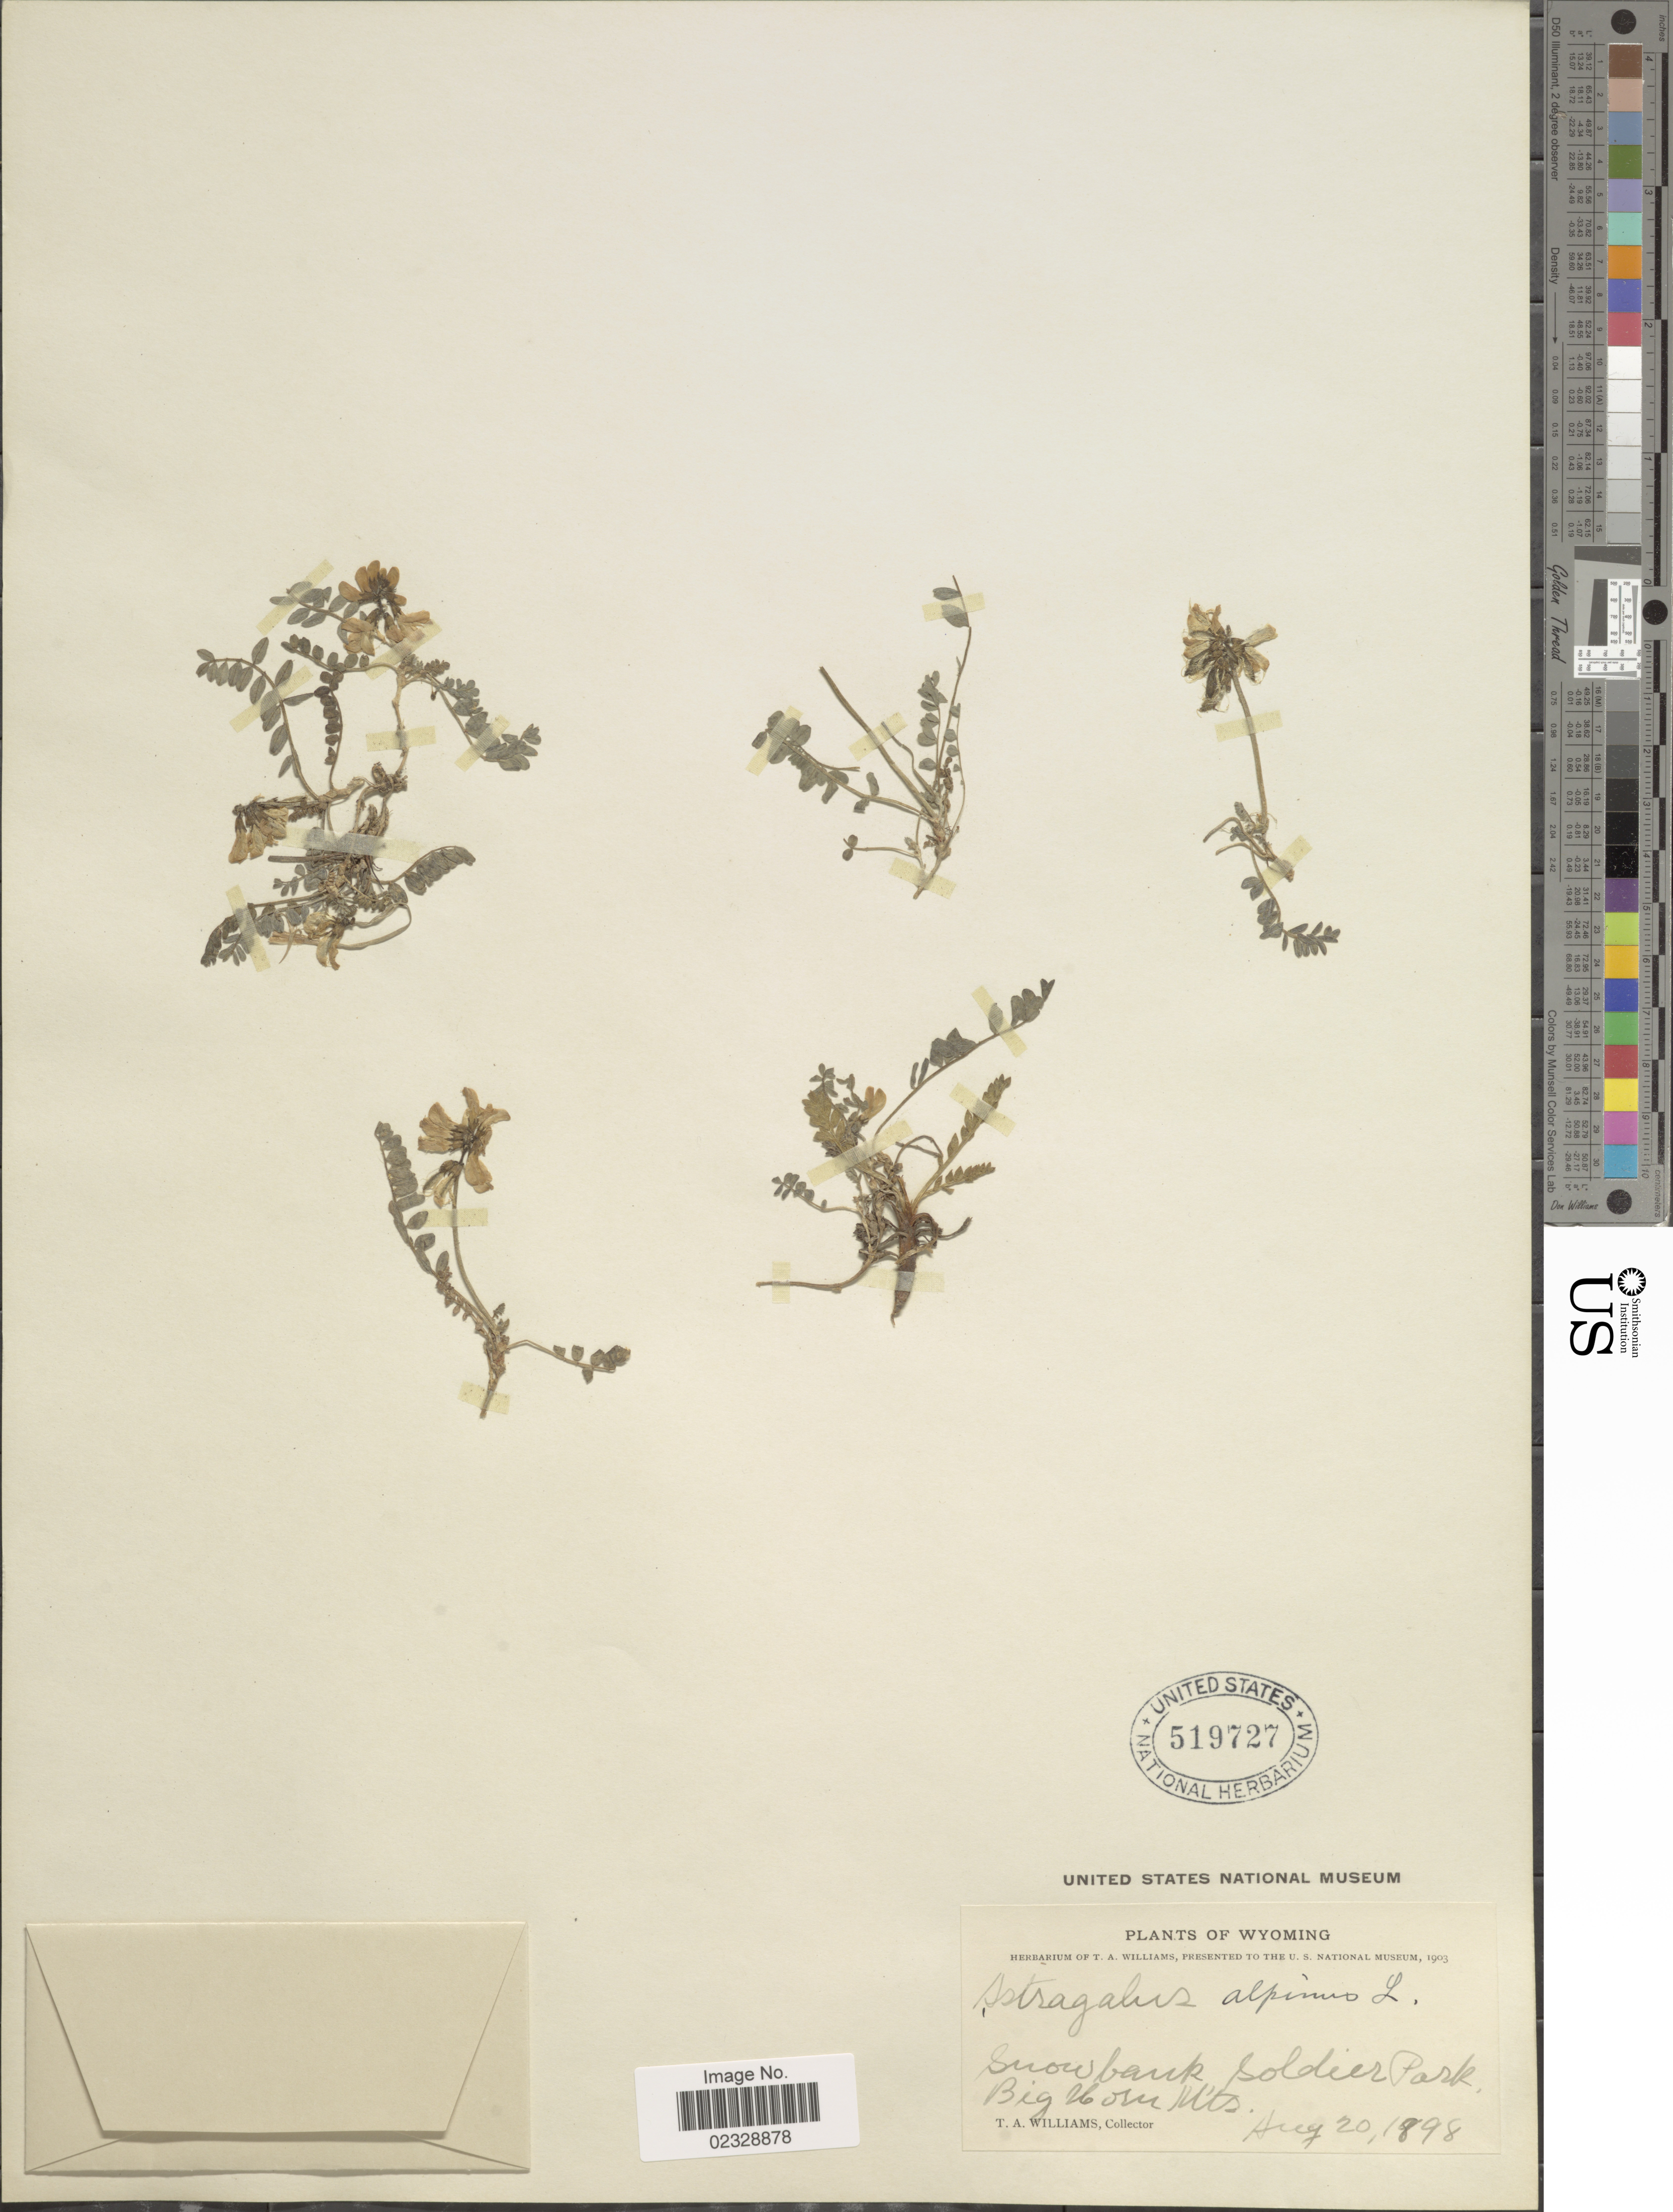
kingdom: Plantae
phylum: Tracheophyta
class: Magnoliopsida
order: Fabales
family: Fabaceae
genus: Astragalus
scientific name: Astragalus alpinus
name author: L.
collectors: T. A. Williams (herbarium)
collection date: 1898-08-20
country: United States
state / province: Wyoming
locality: Snow bank, Soldier Park, Big Horn Mts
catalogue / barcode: US 519727